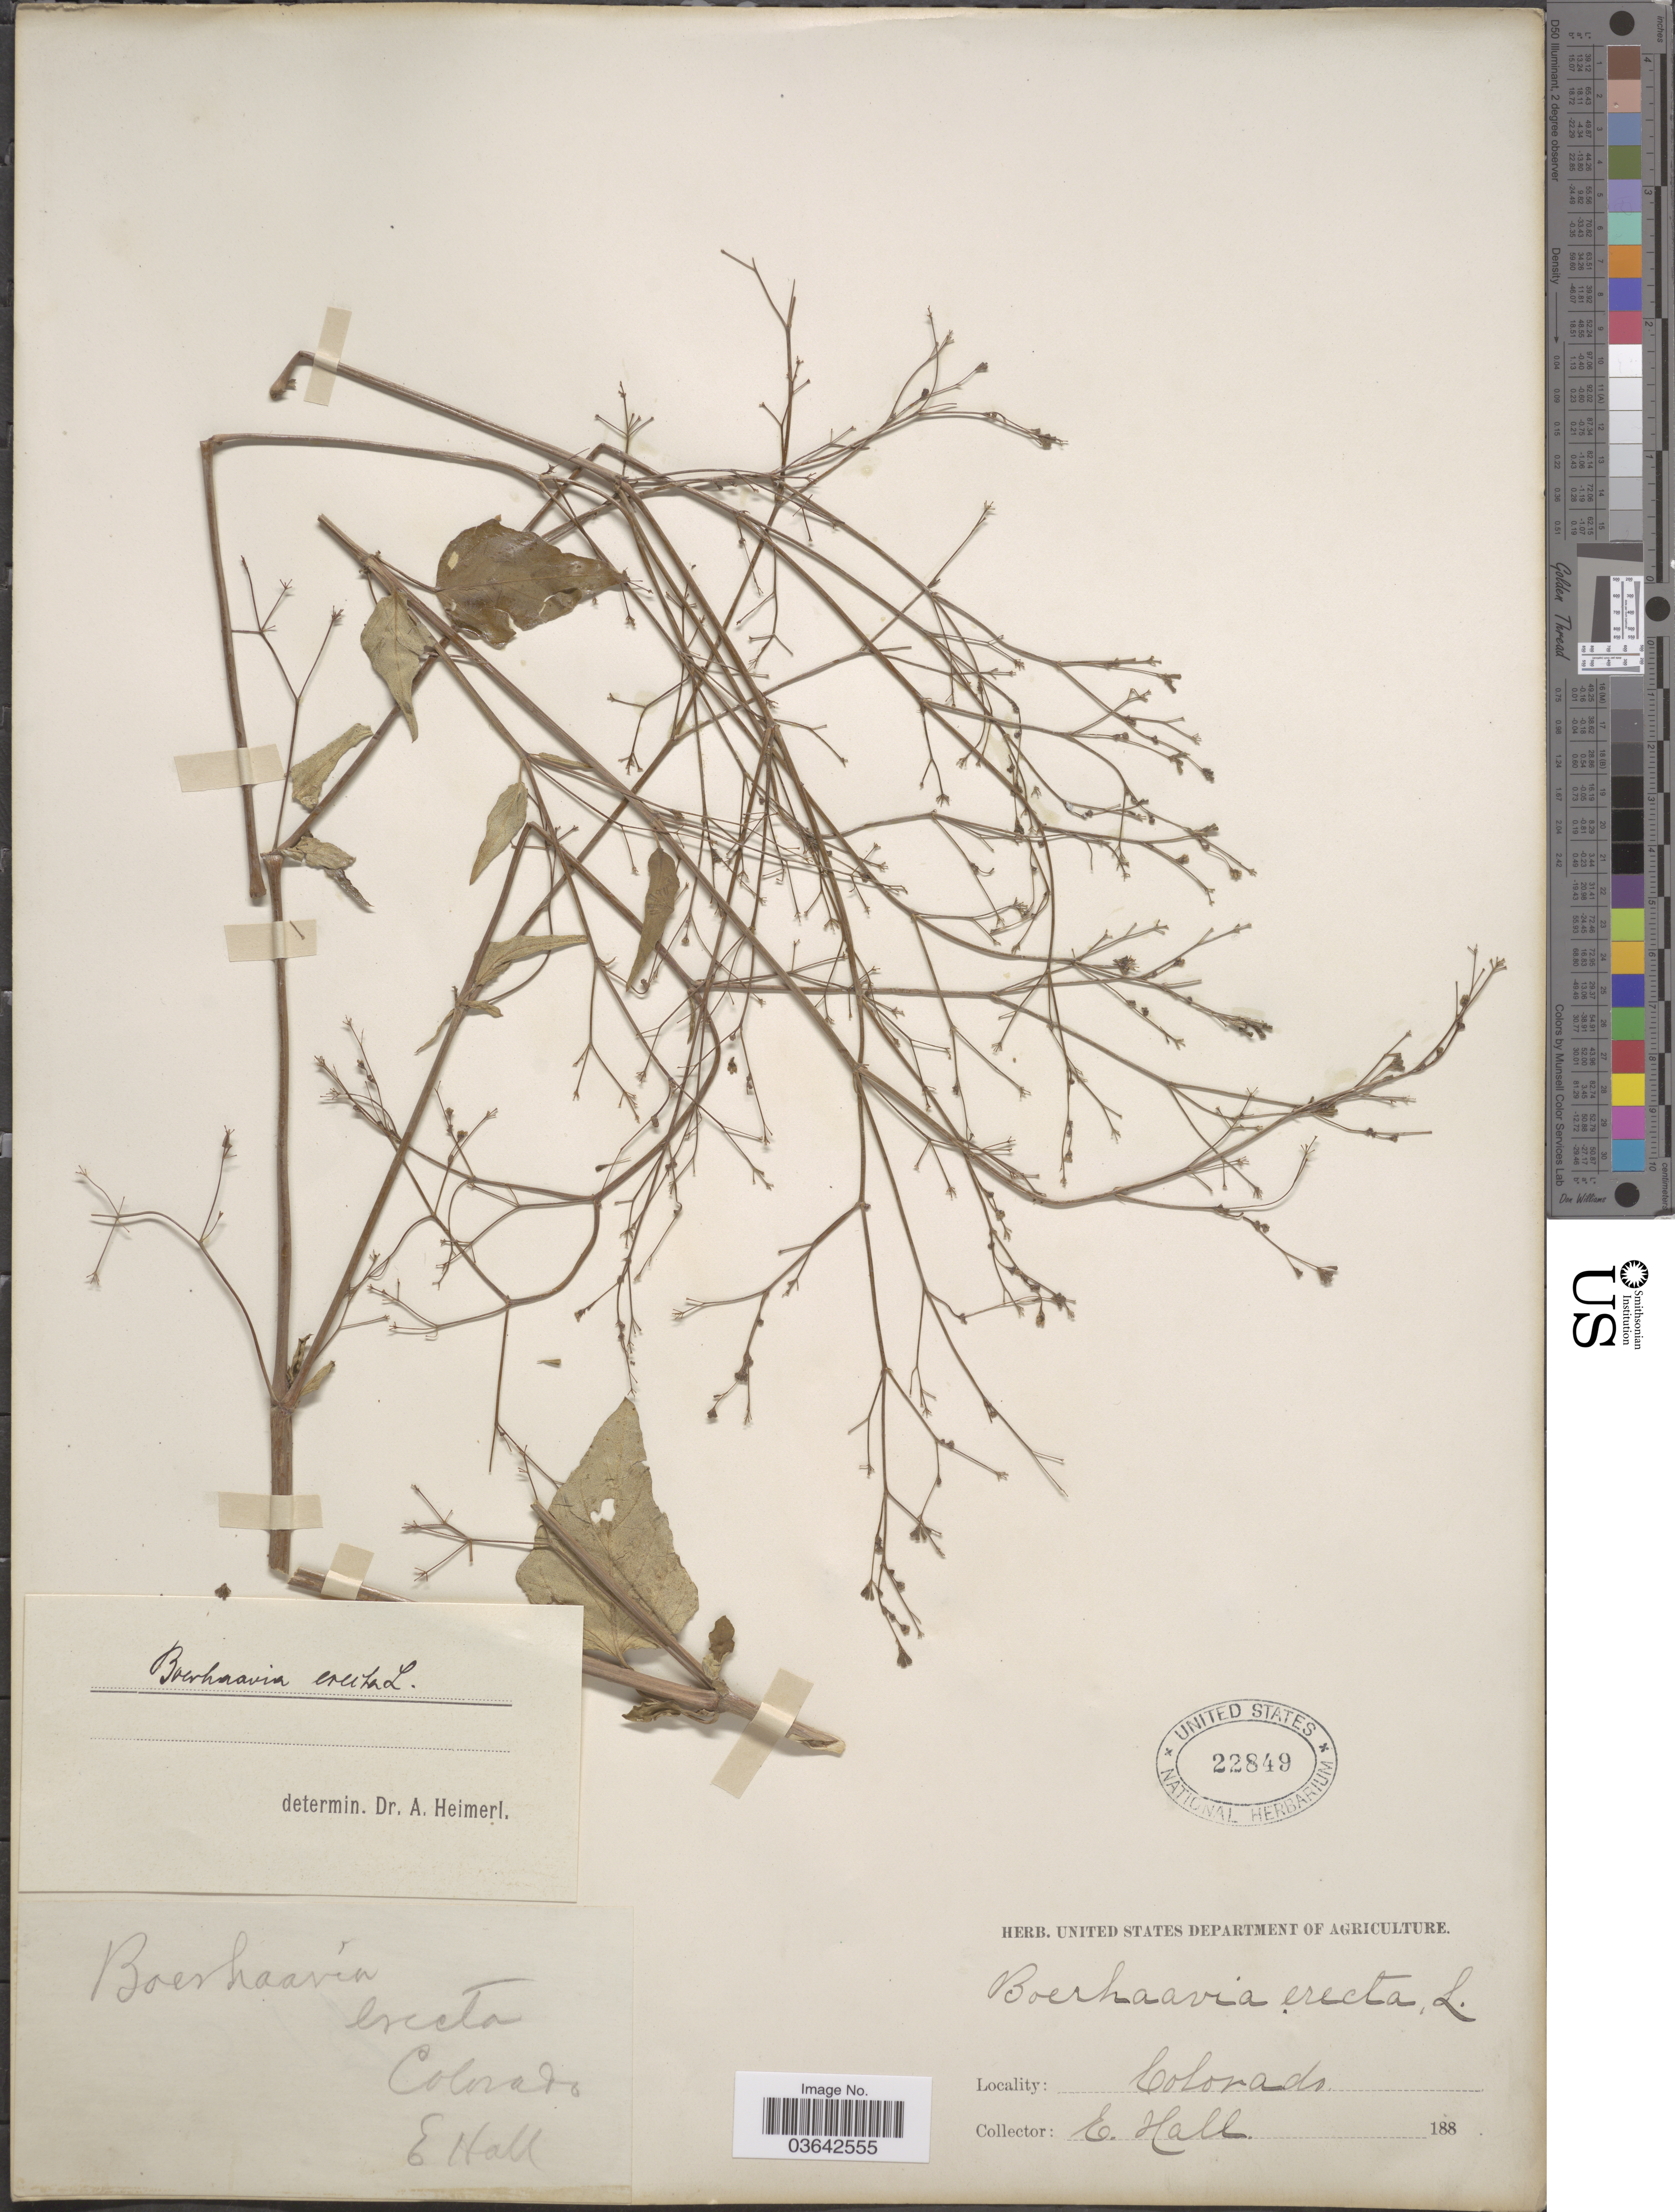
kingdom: Plantae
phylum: Tracheophyta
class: Magnoliopsida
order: Caryophyllales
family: Nyctaginaceae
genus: Boerhavia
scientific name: Boerhavia erecta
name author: L.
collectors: E. Hall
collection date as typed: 188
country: United States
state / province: Colorado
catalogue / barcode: US 22849